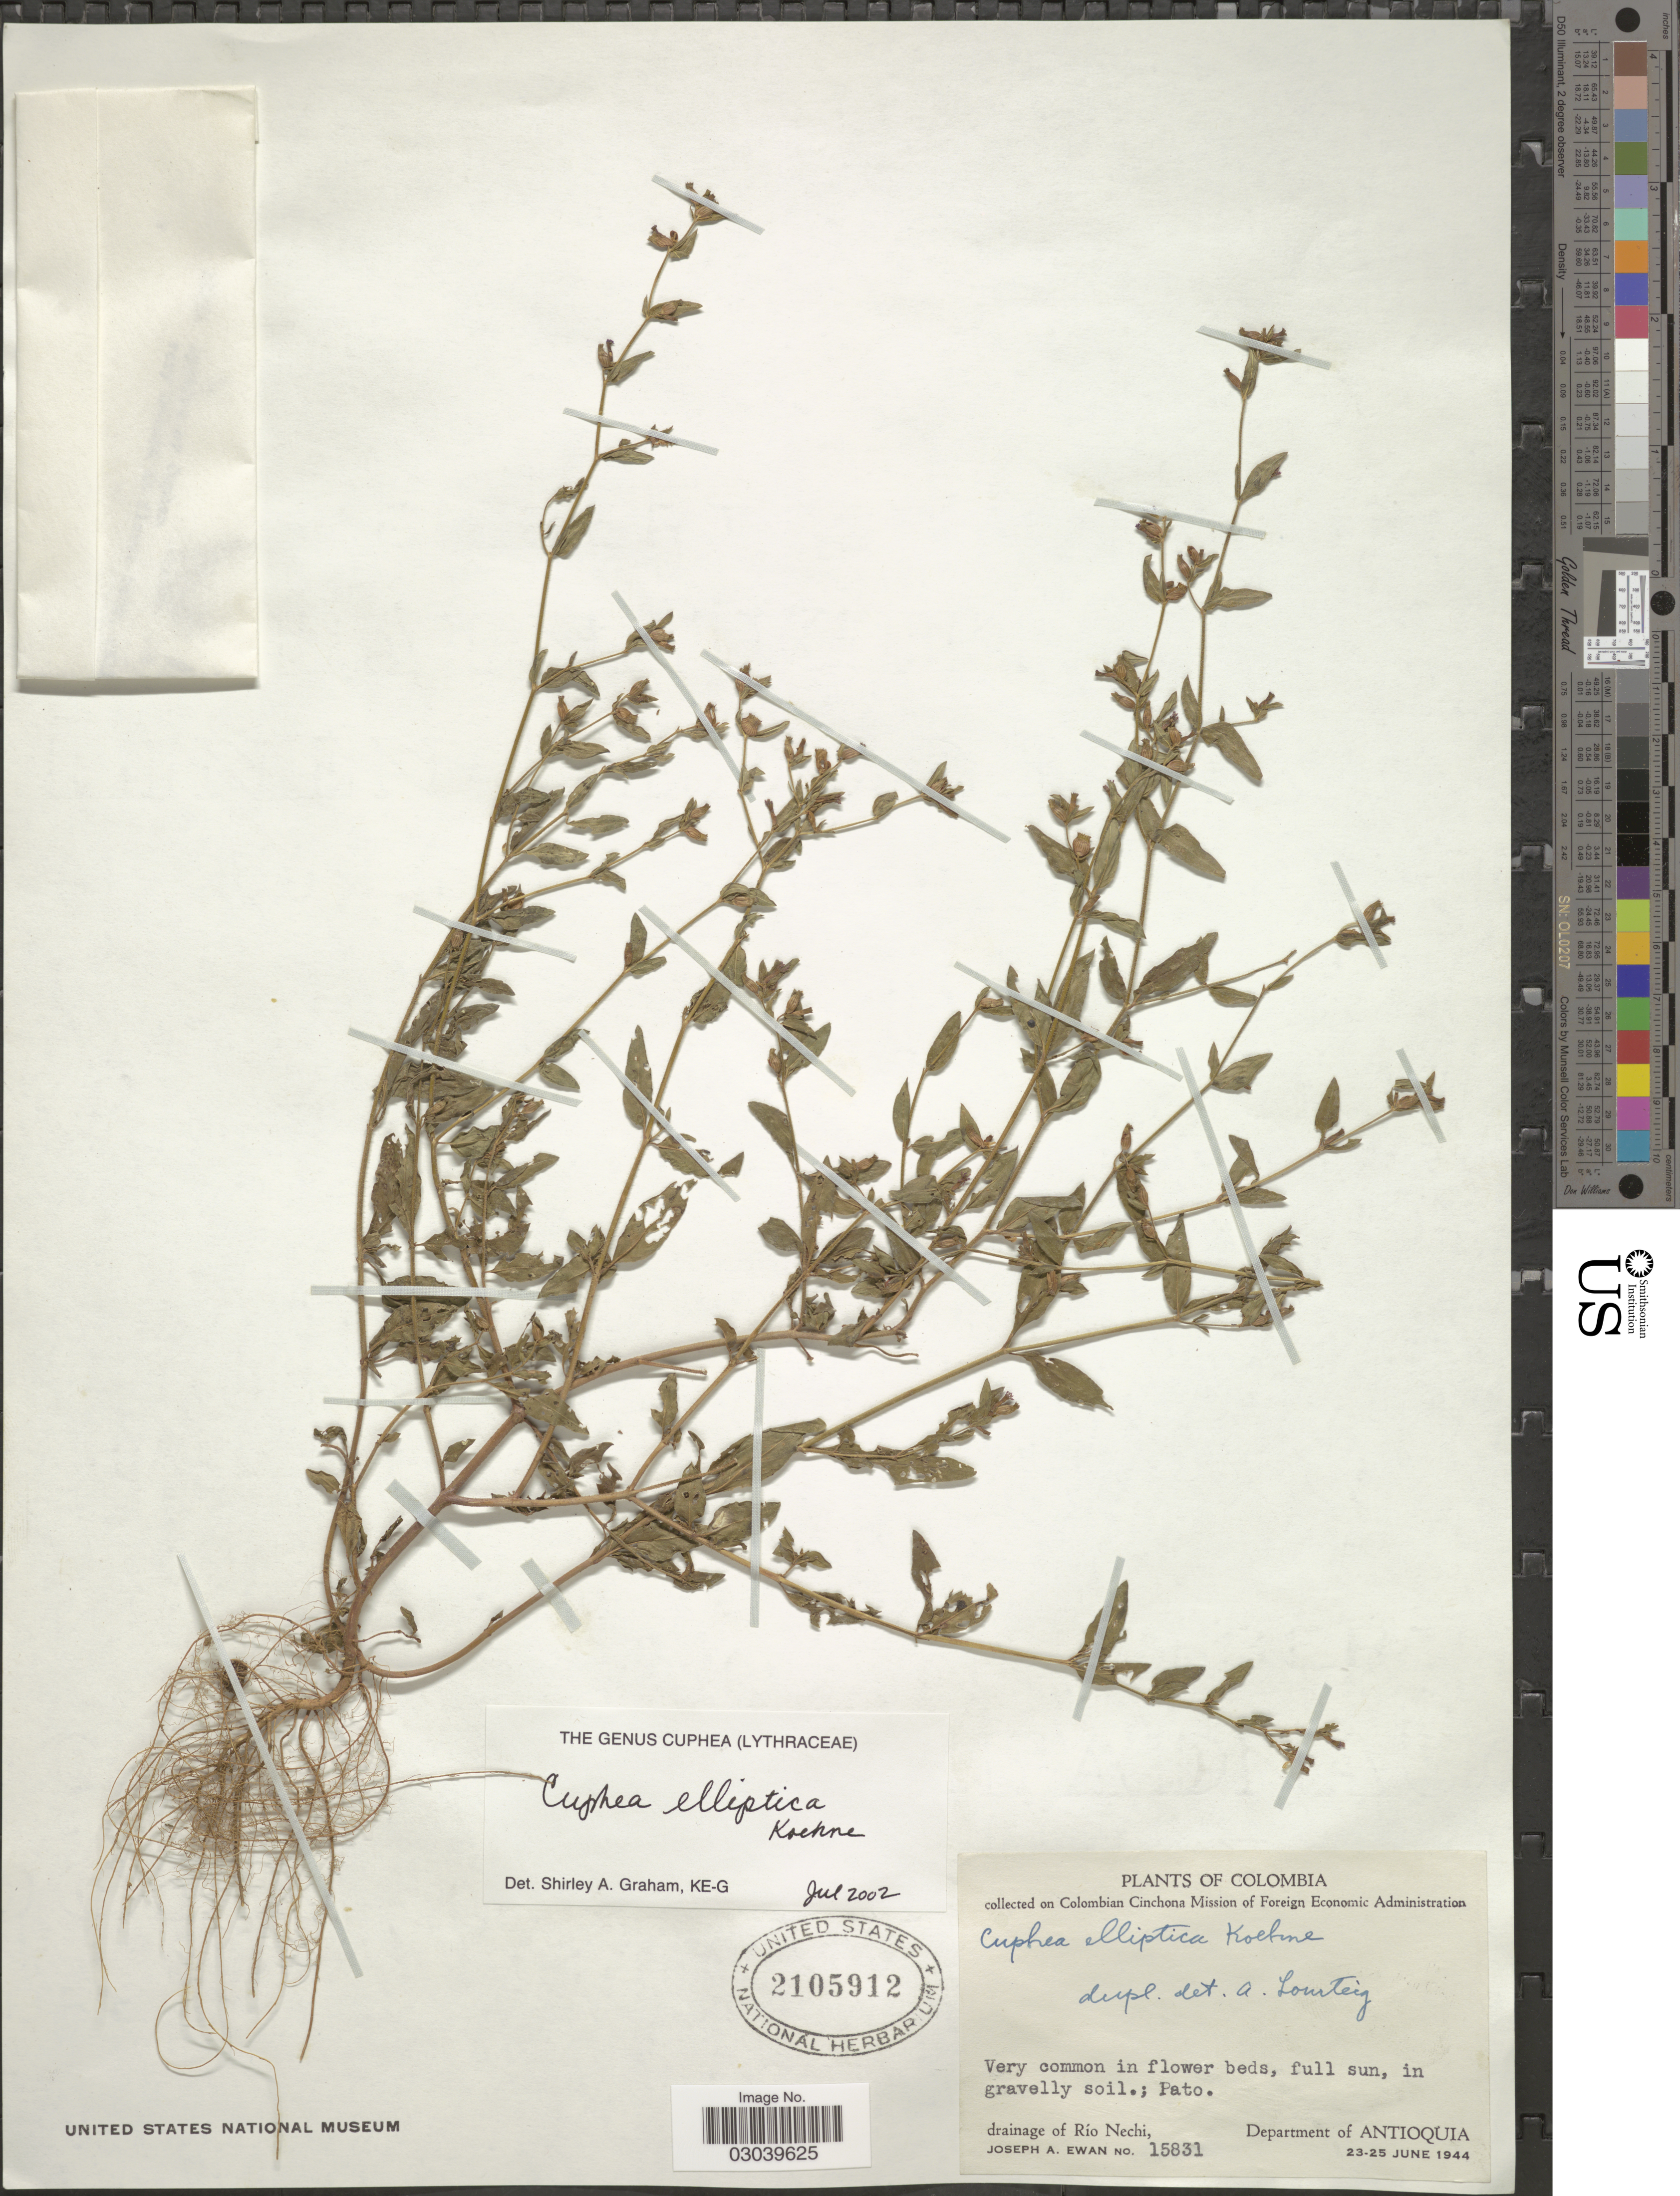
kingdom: Plantae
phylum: Tracheophyta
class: Magnoliopsida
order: Myrtales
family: Lythraceae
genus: Cuphea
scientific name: Cuphea elliptica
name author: Koehne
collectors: J. A. Ewan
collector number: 15831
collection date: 1944-06-23/1944-06-25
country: Colombia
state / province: Antioquia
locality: Pato. Drainage of Río Nechi, Department of Antioquia.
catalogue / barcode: US 2105912